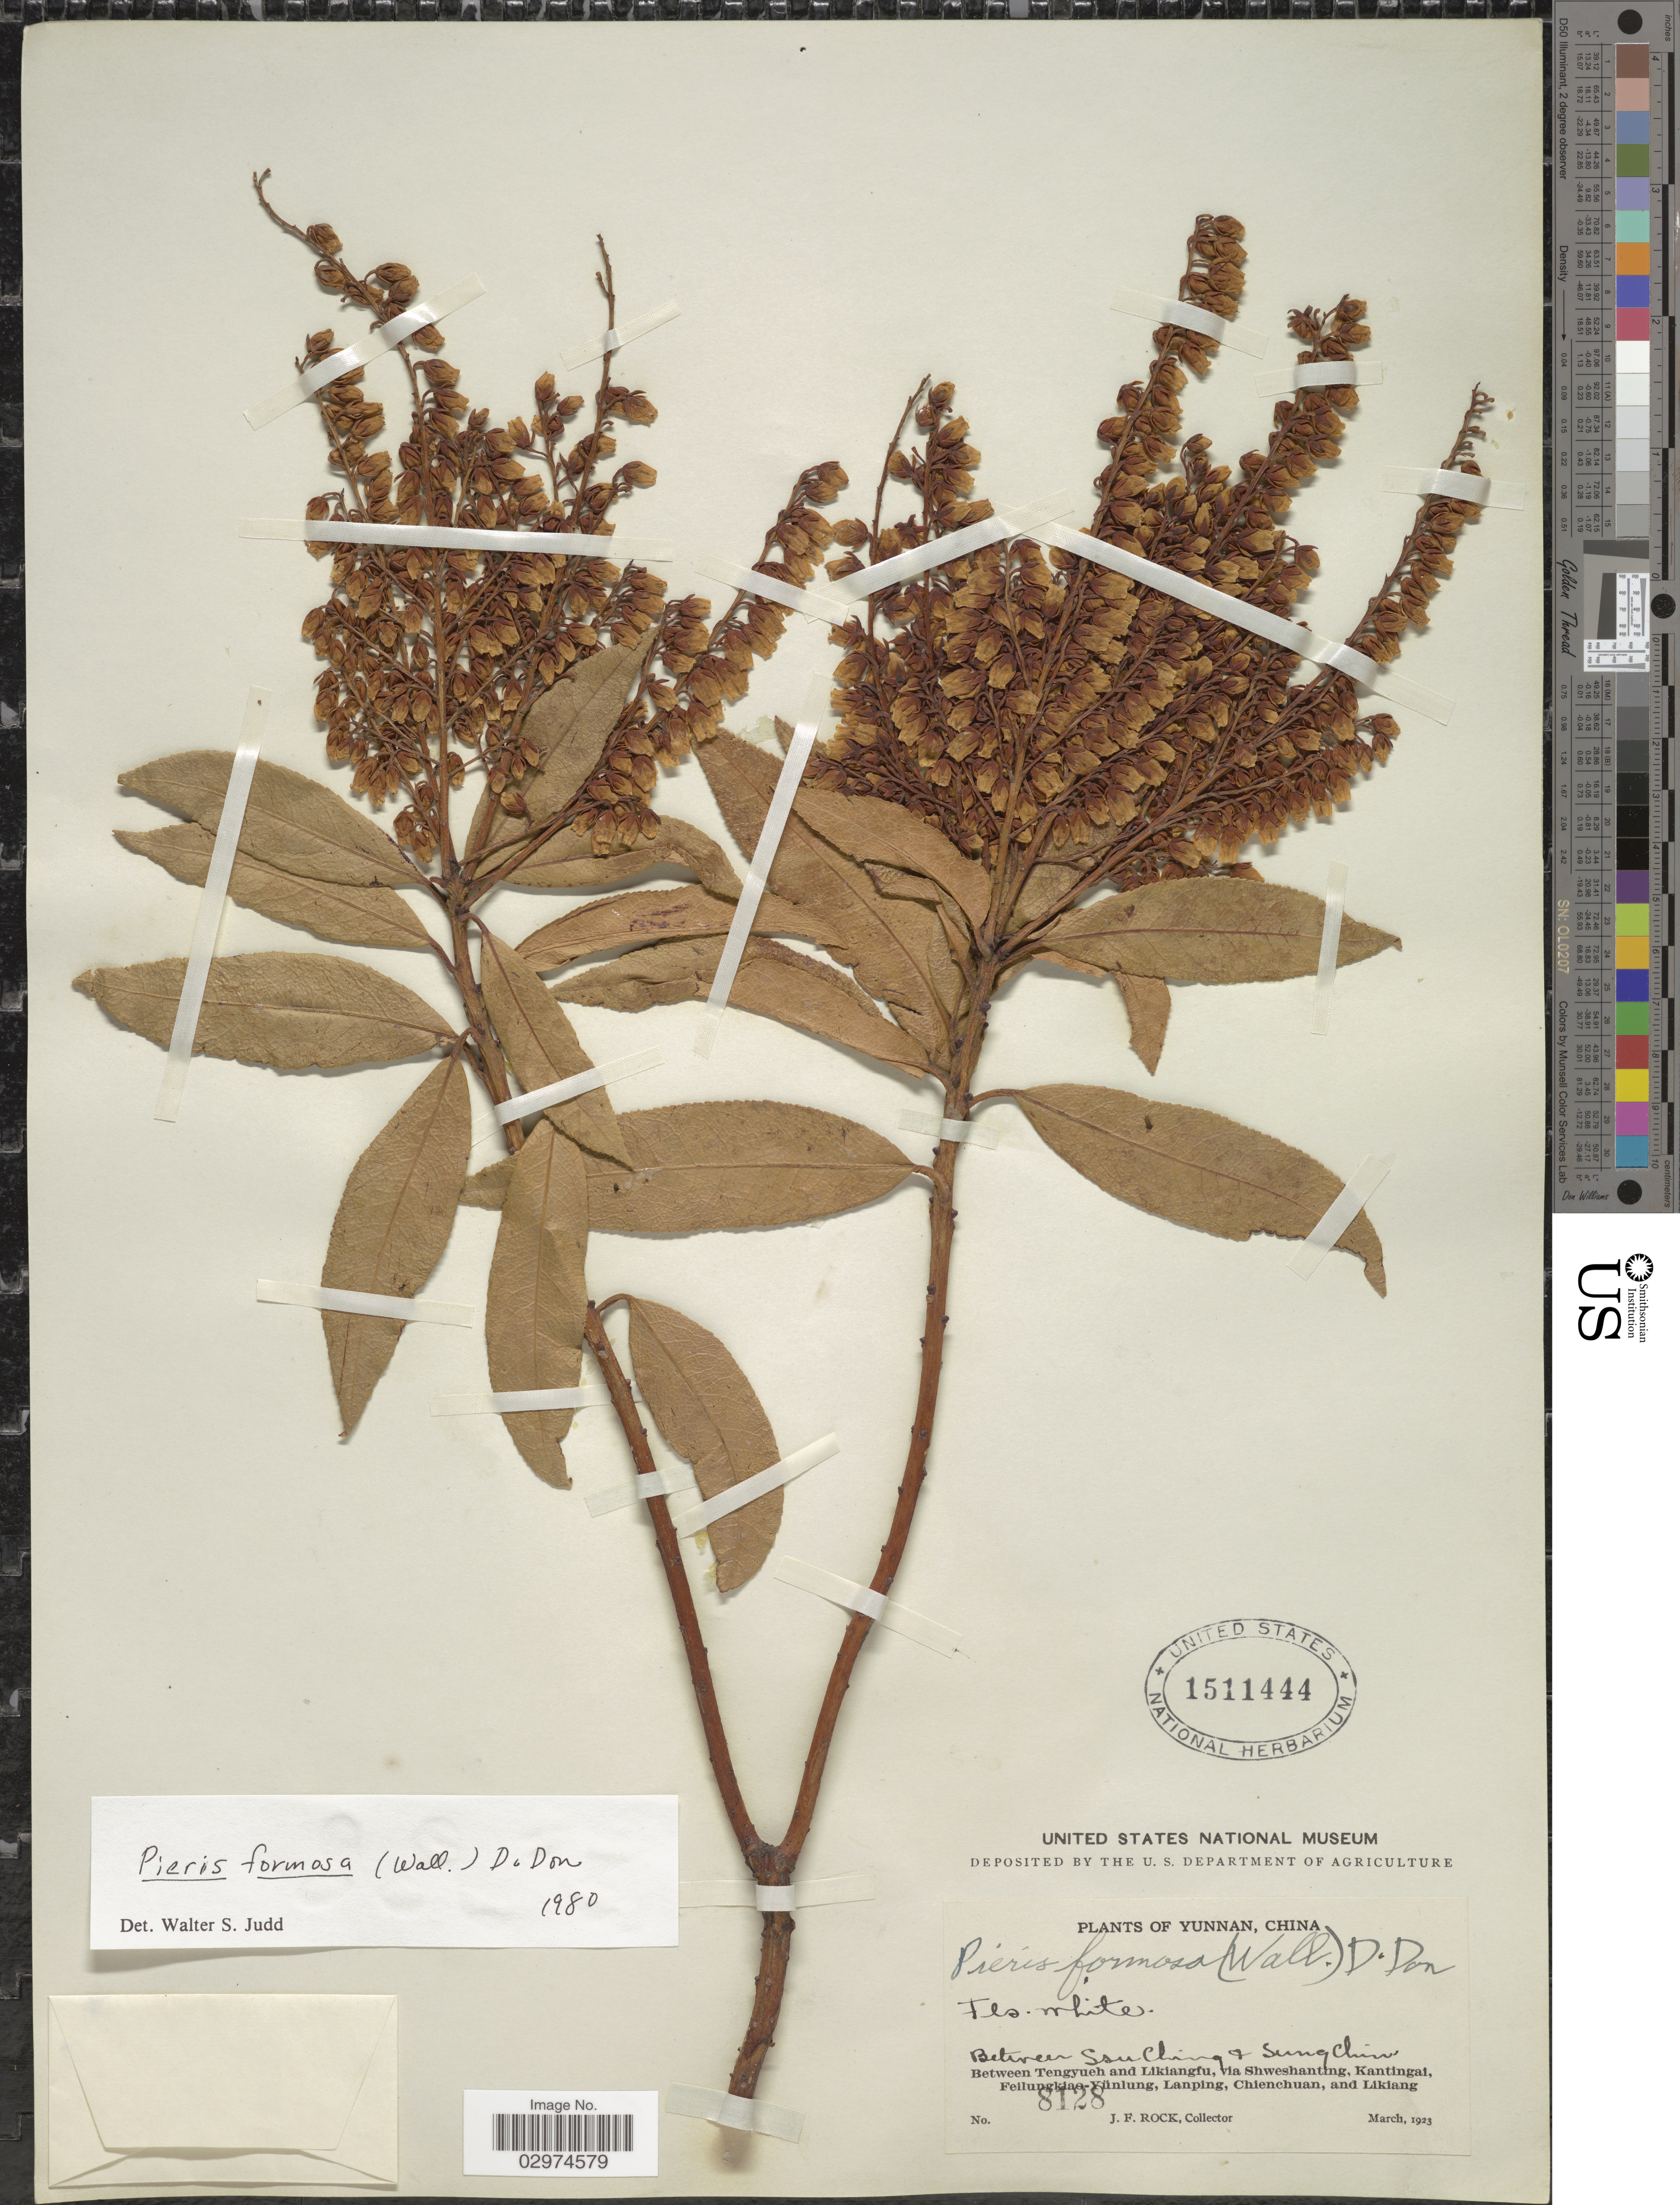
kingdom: Plantae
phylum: Tracheophyta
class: Magnoliopsida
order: Ericales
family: Ericaceae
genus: Pieris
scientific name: Pieris formosa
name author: (Wall.) D. Don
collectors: J. Rock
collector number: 8128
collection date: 1923-03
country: China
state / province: Yunnan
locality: Between San Ching & Sung Chin, Between Tengyueh and Likiangfu, via Shweshanting, Kantingai, Feilungkiao-Yünlung, Lanping, Chienchuan, and Likiang.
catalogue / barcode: US 1511444